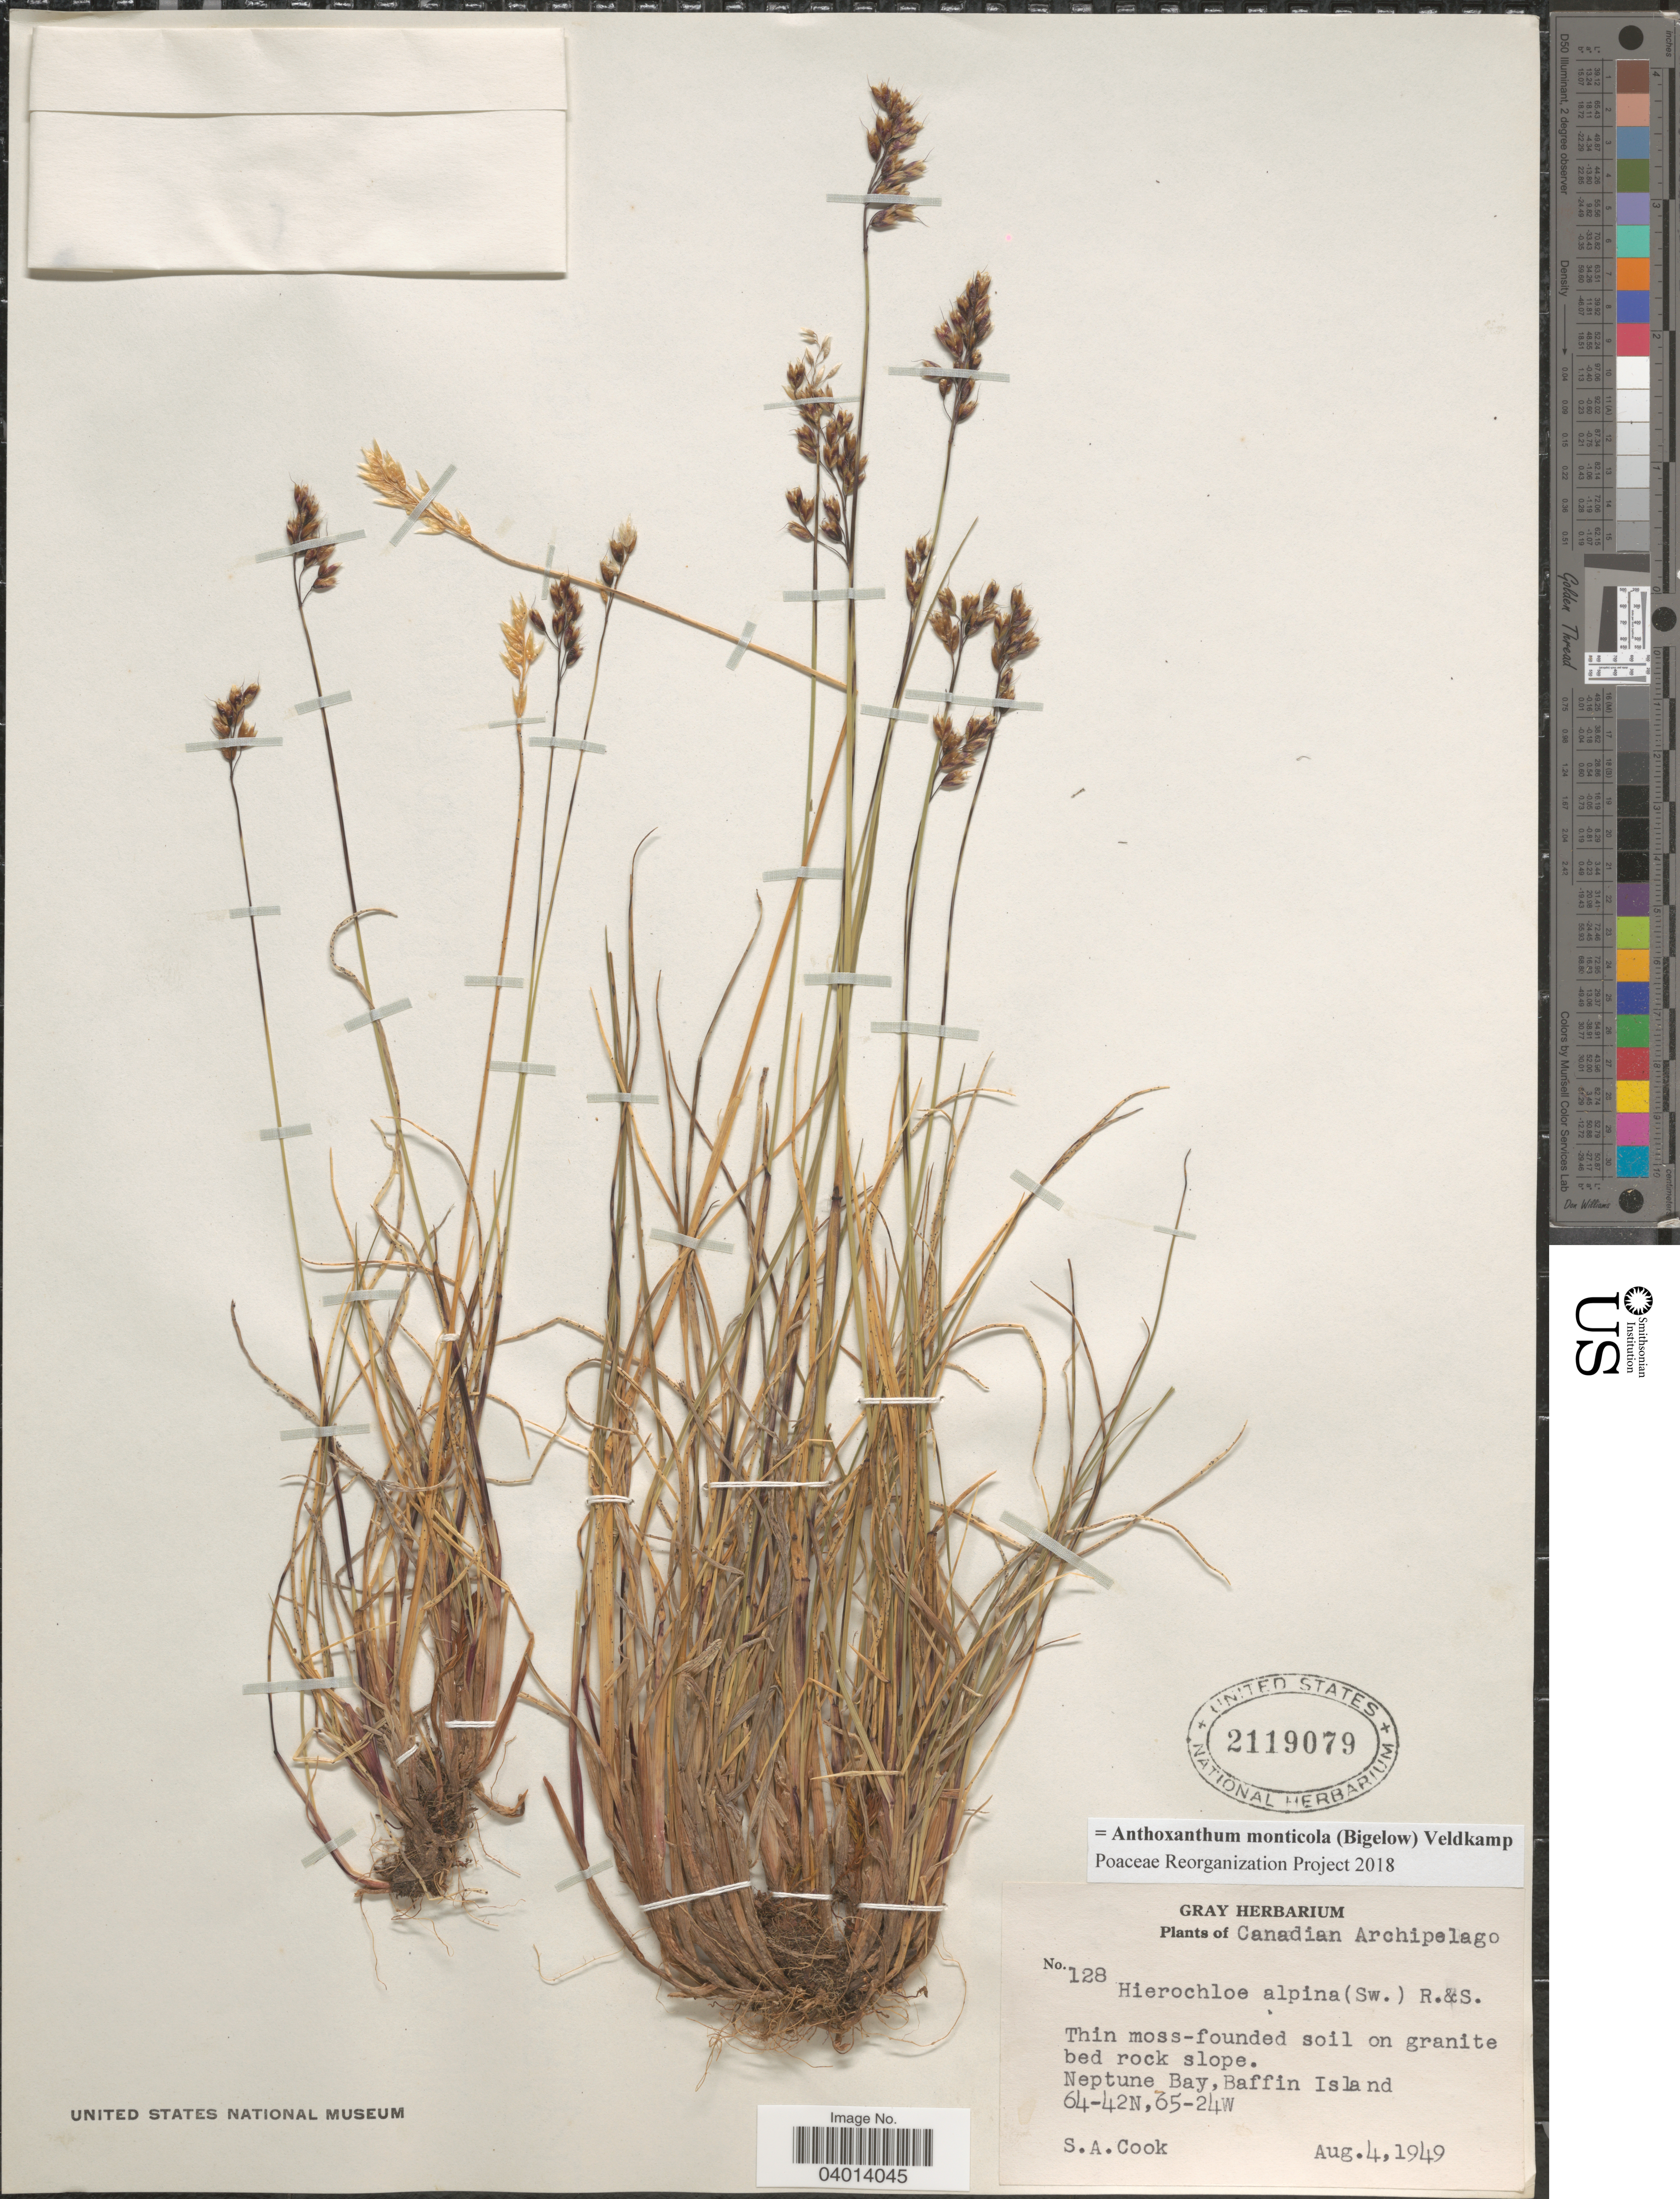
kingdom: Plantae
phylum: Tracheophyta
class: Liliopsida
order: Poales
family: Poaceae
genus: Anthoxanthum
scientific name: Anthoxanthum monticola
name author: (Bigelow) Veldkamp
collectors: S. A. Cook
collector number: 128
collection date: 1949-08-04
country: Canada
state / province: Nunavut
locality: Canadian Archipelago. Neptune Bay, Baffin Island.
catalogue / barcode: US 2119079